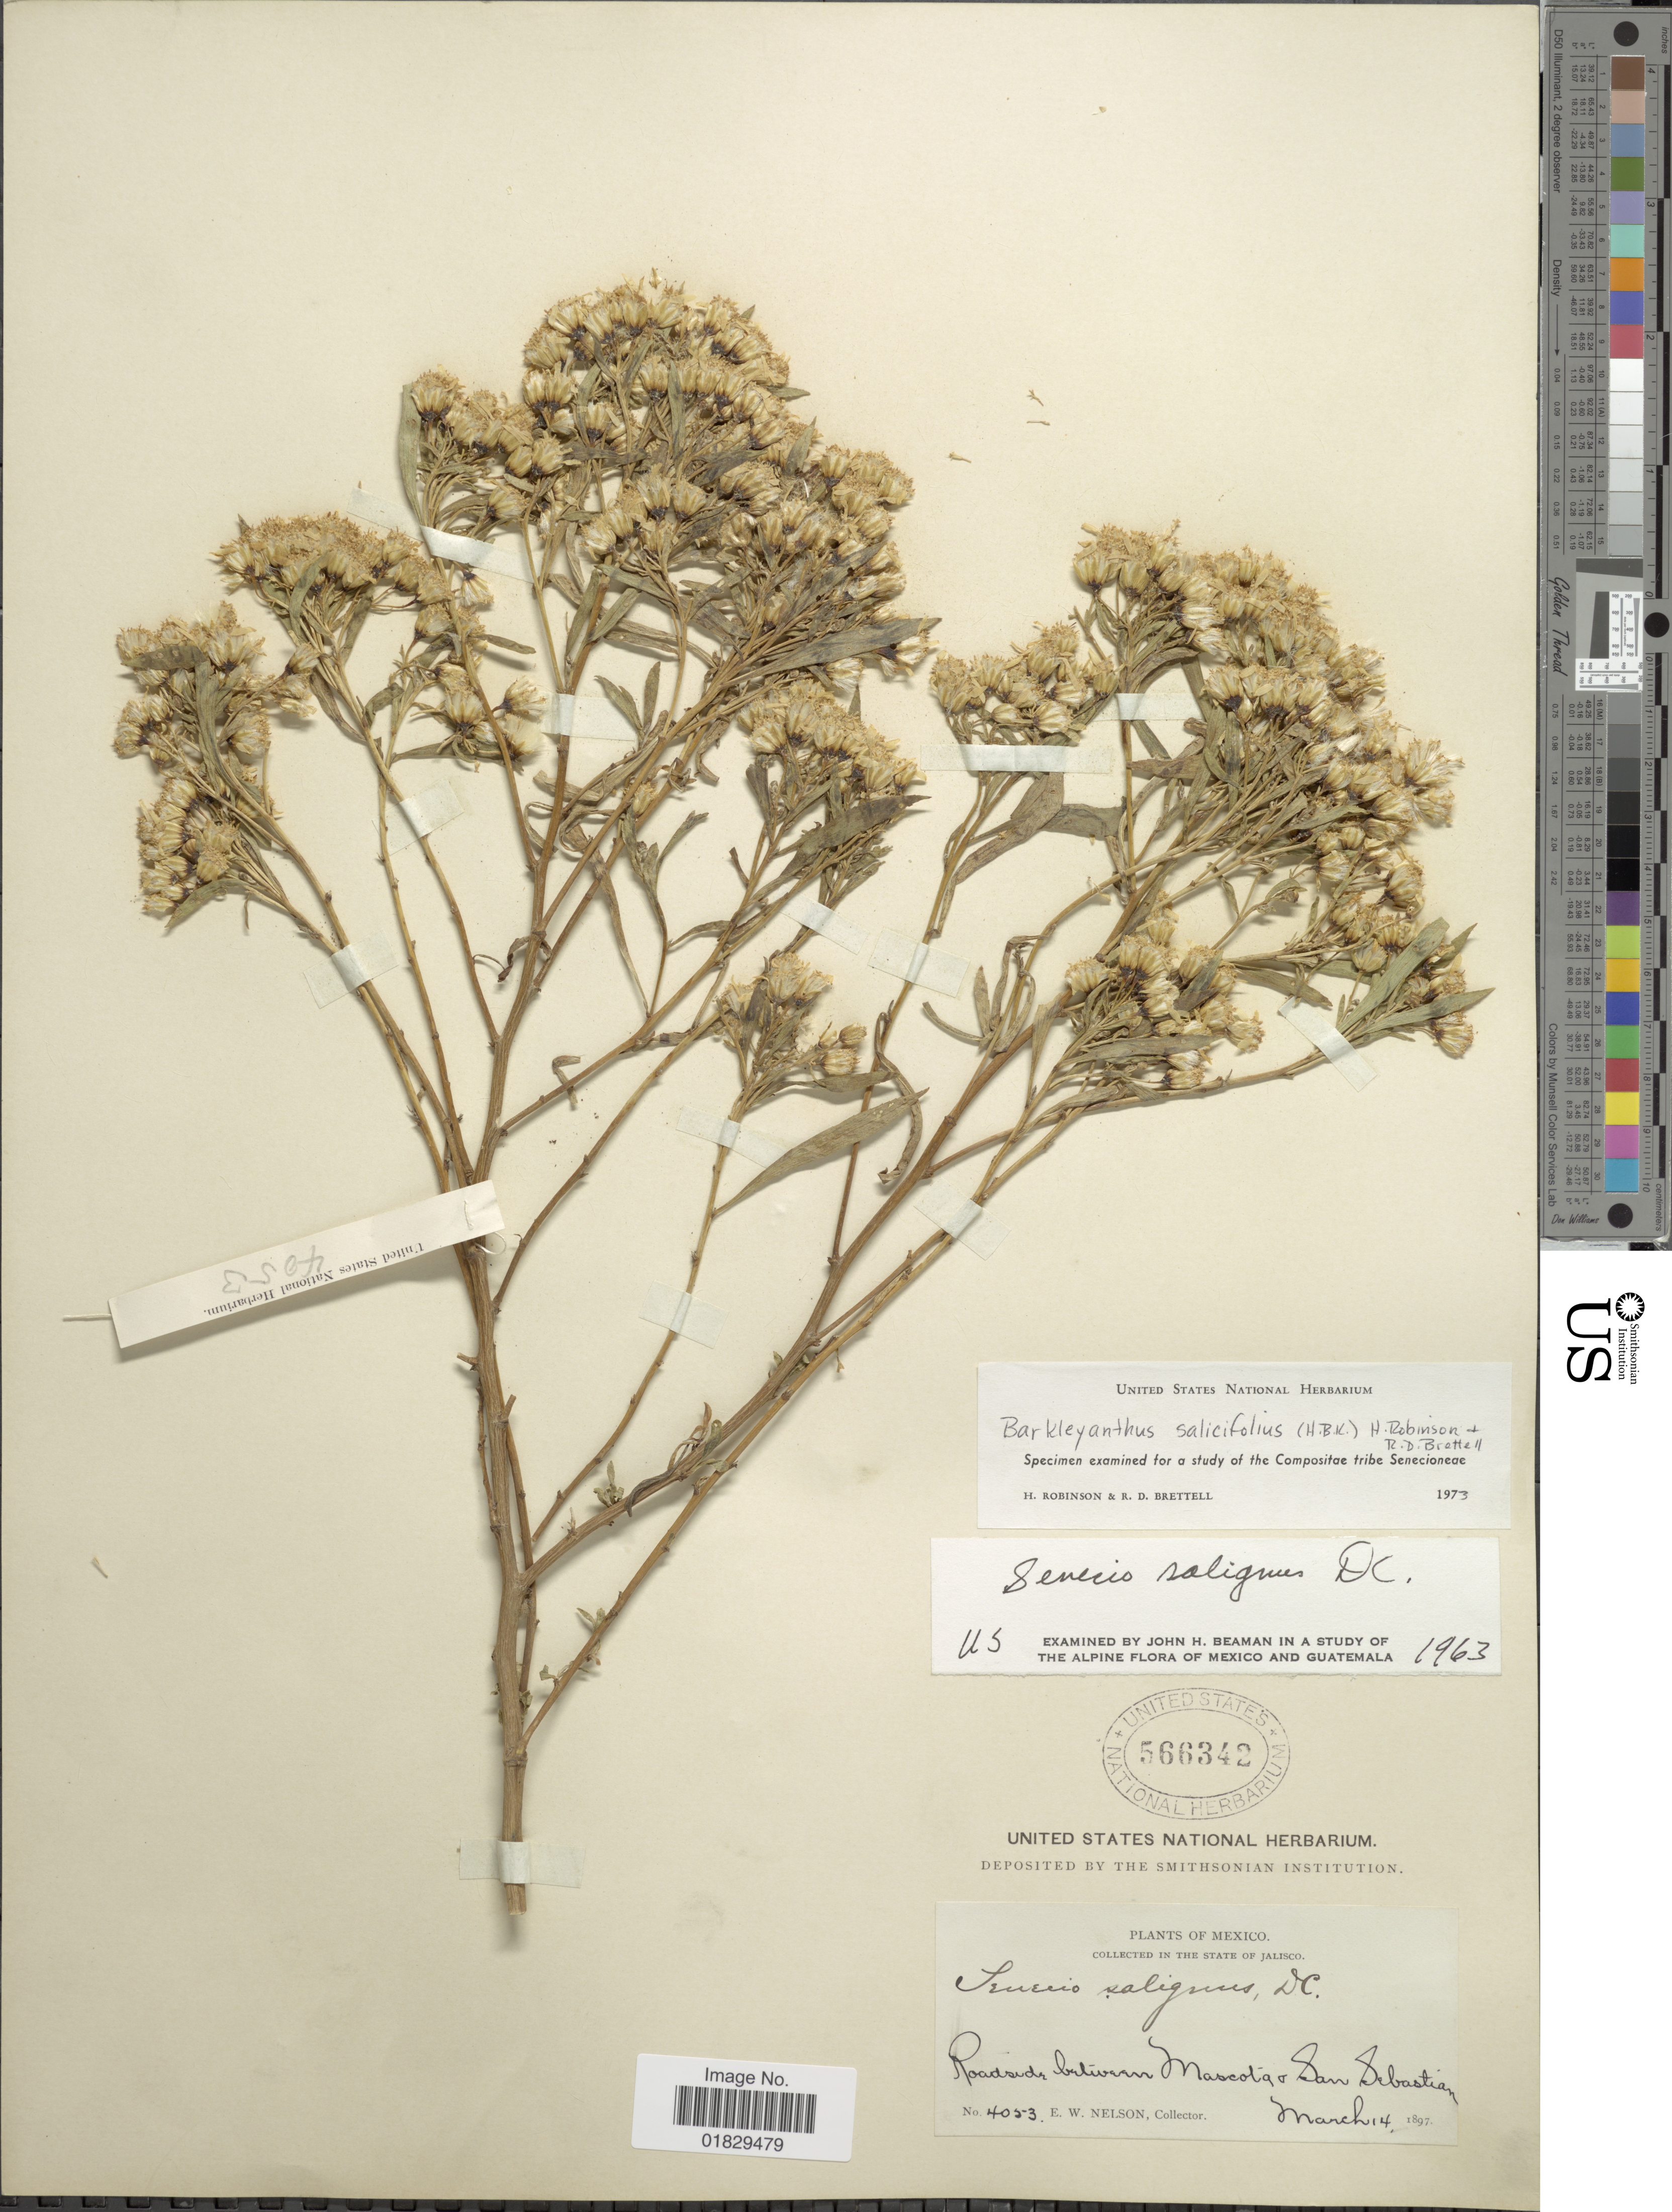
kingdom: Plantae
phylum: Tracheophyta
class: Magnoliopsida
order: Asterales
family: Asteraceae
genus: Barkleyanthus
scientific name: Barkleyanthus salicifolius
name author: (Kunth) H. Rob. & Brettell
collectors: E. W. Nelson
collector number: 4053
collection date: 1897-03-14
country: Mexico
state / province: Jalisco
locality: In the state of Jalisco. Roadside between Mascota & San Sebastian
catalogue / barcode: US 566342